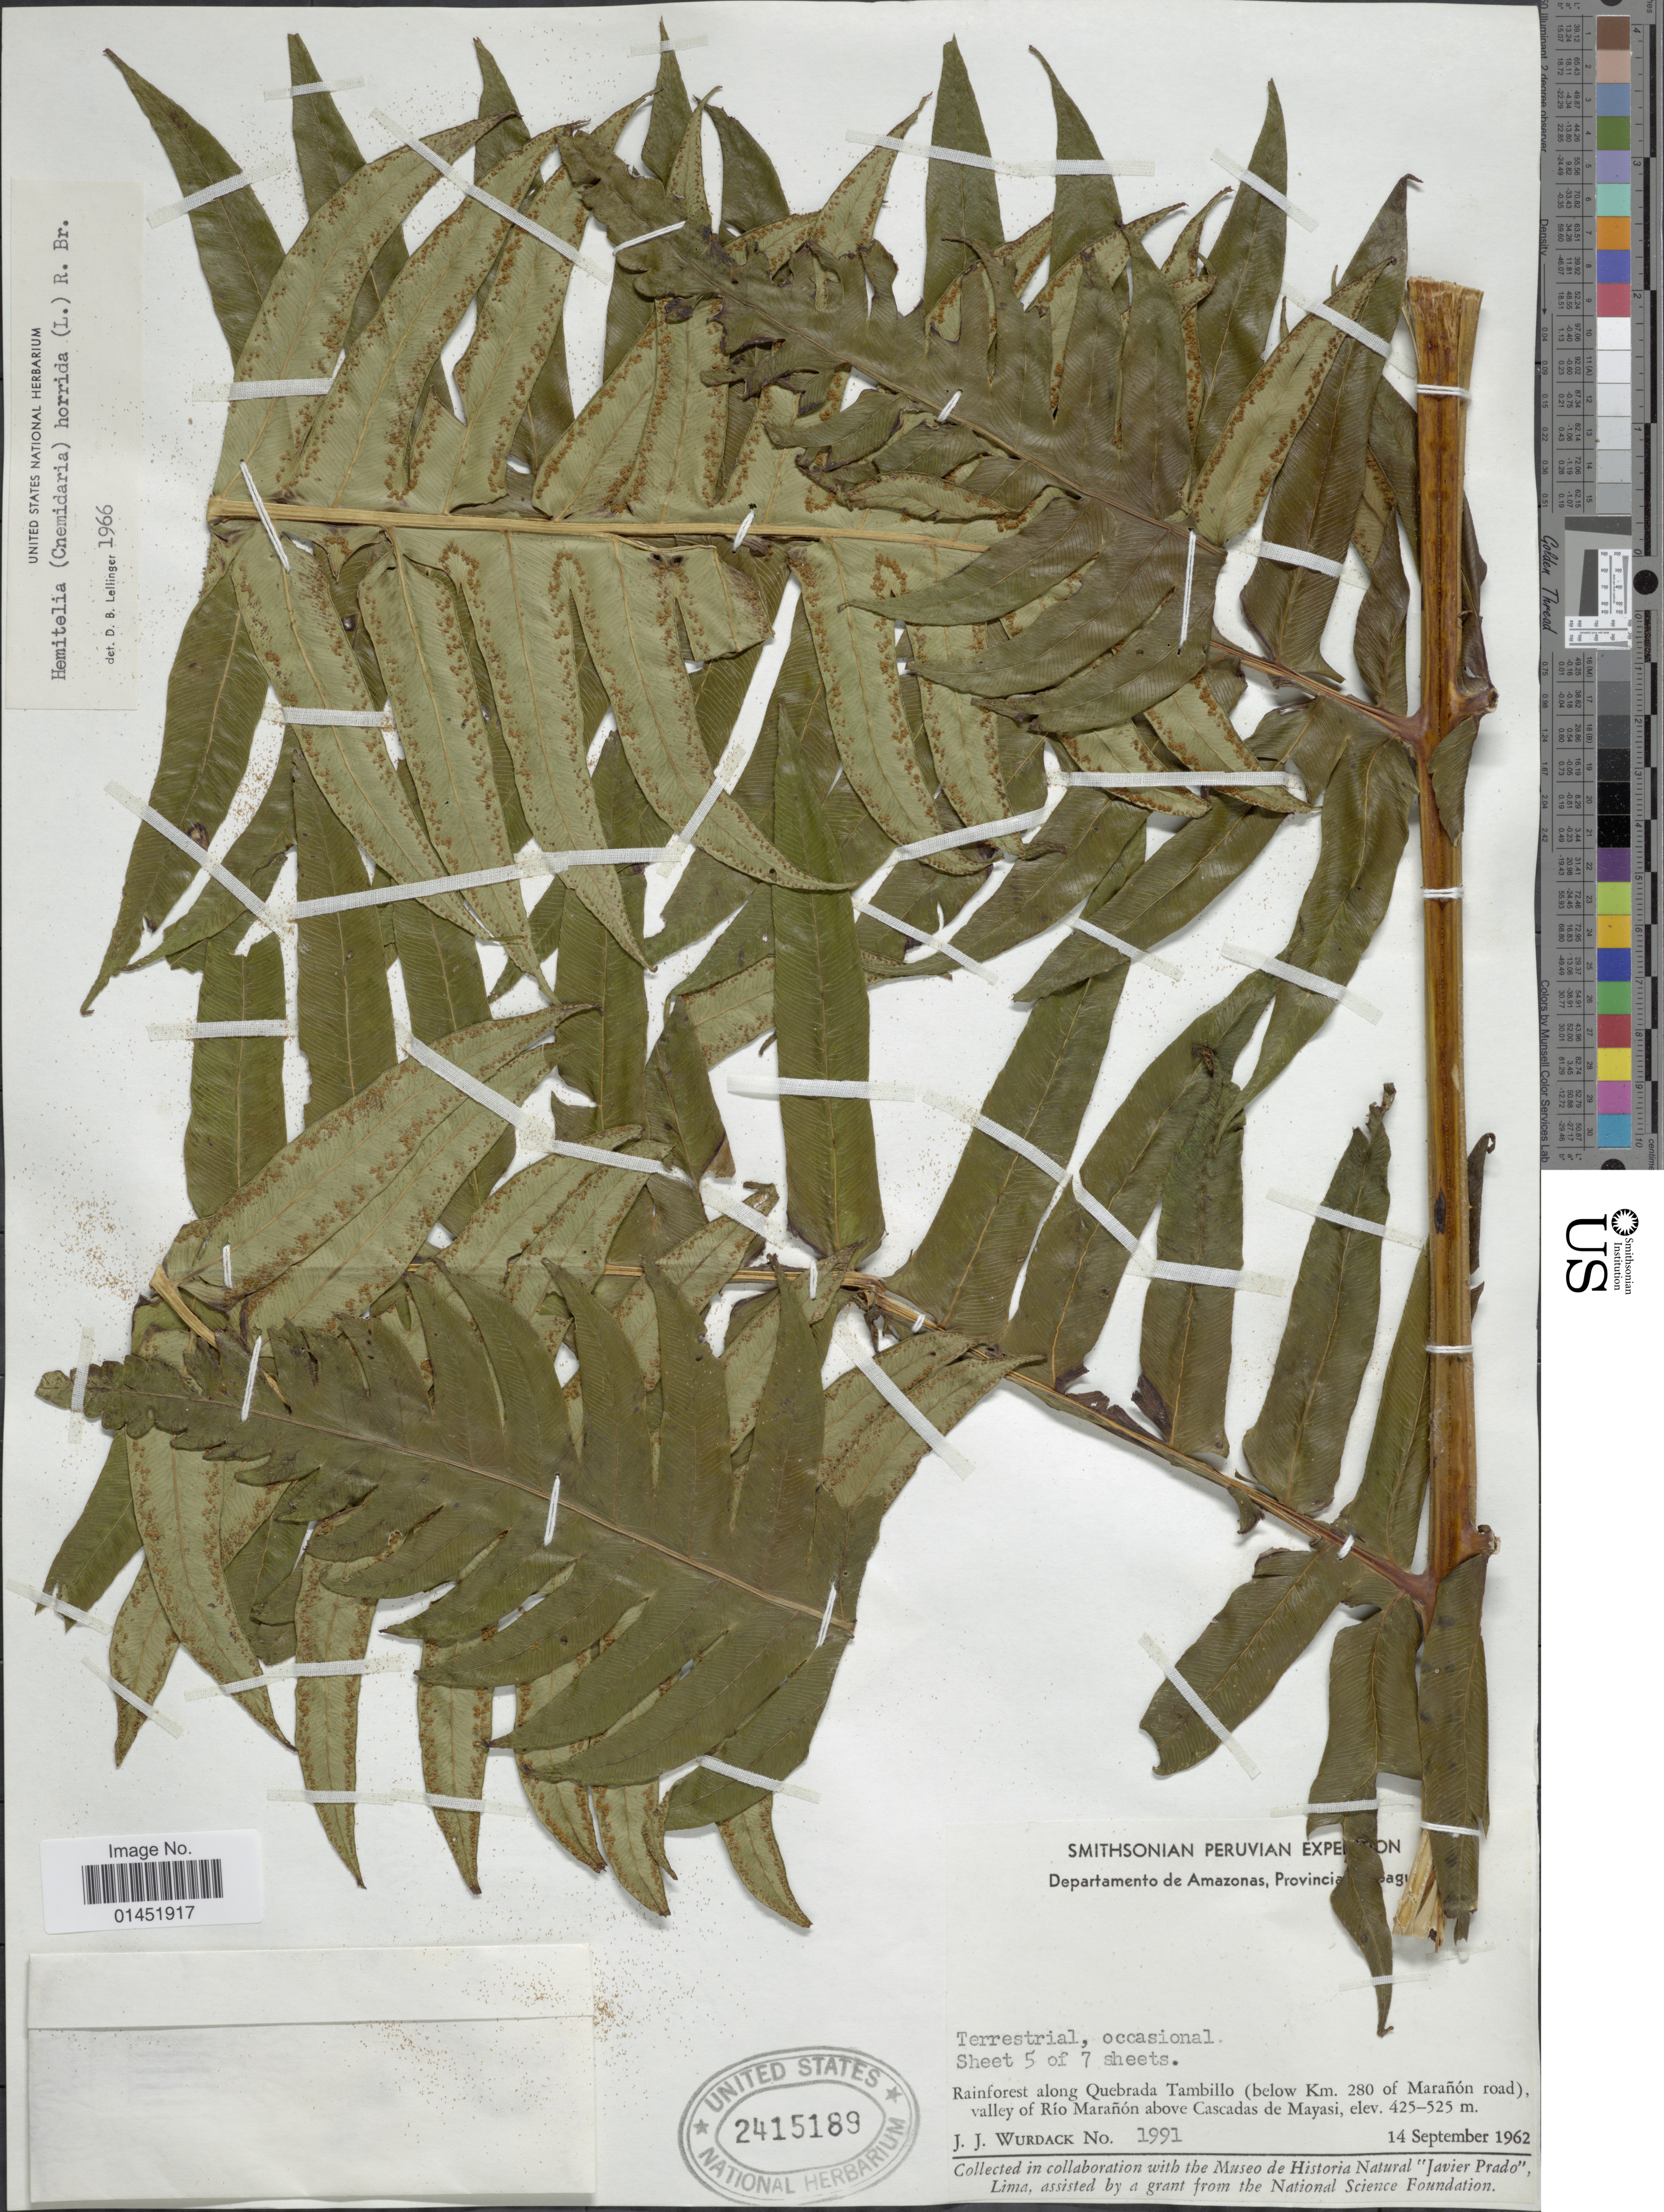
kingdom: Plantae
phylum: Tracheophyta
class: Polypodiopsida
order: Cyatheales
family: Cyatheaceae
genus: Cyathea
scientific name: Cyathea horrida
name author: (L.) Sm.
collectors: J. J. Wurdack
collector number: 1991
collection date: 1962-09-14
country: Peru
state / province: Amazonas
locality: Deparatamento de Amazonas, provincia de Bagua, Rainforest along Quebrada Tambillo (below Km. 280 of Marañón road), valley of Río Marañón above Cascadas de Mayasi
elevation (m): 425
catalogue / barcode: US 2415189